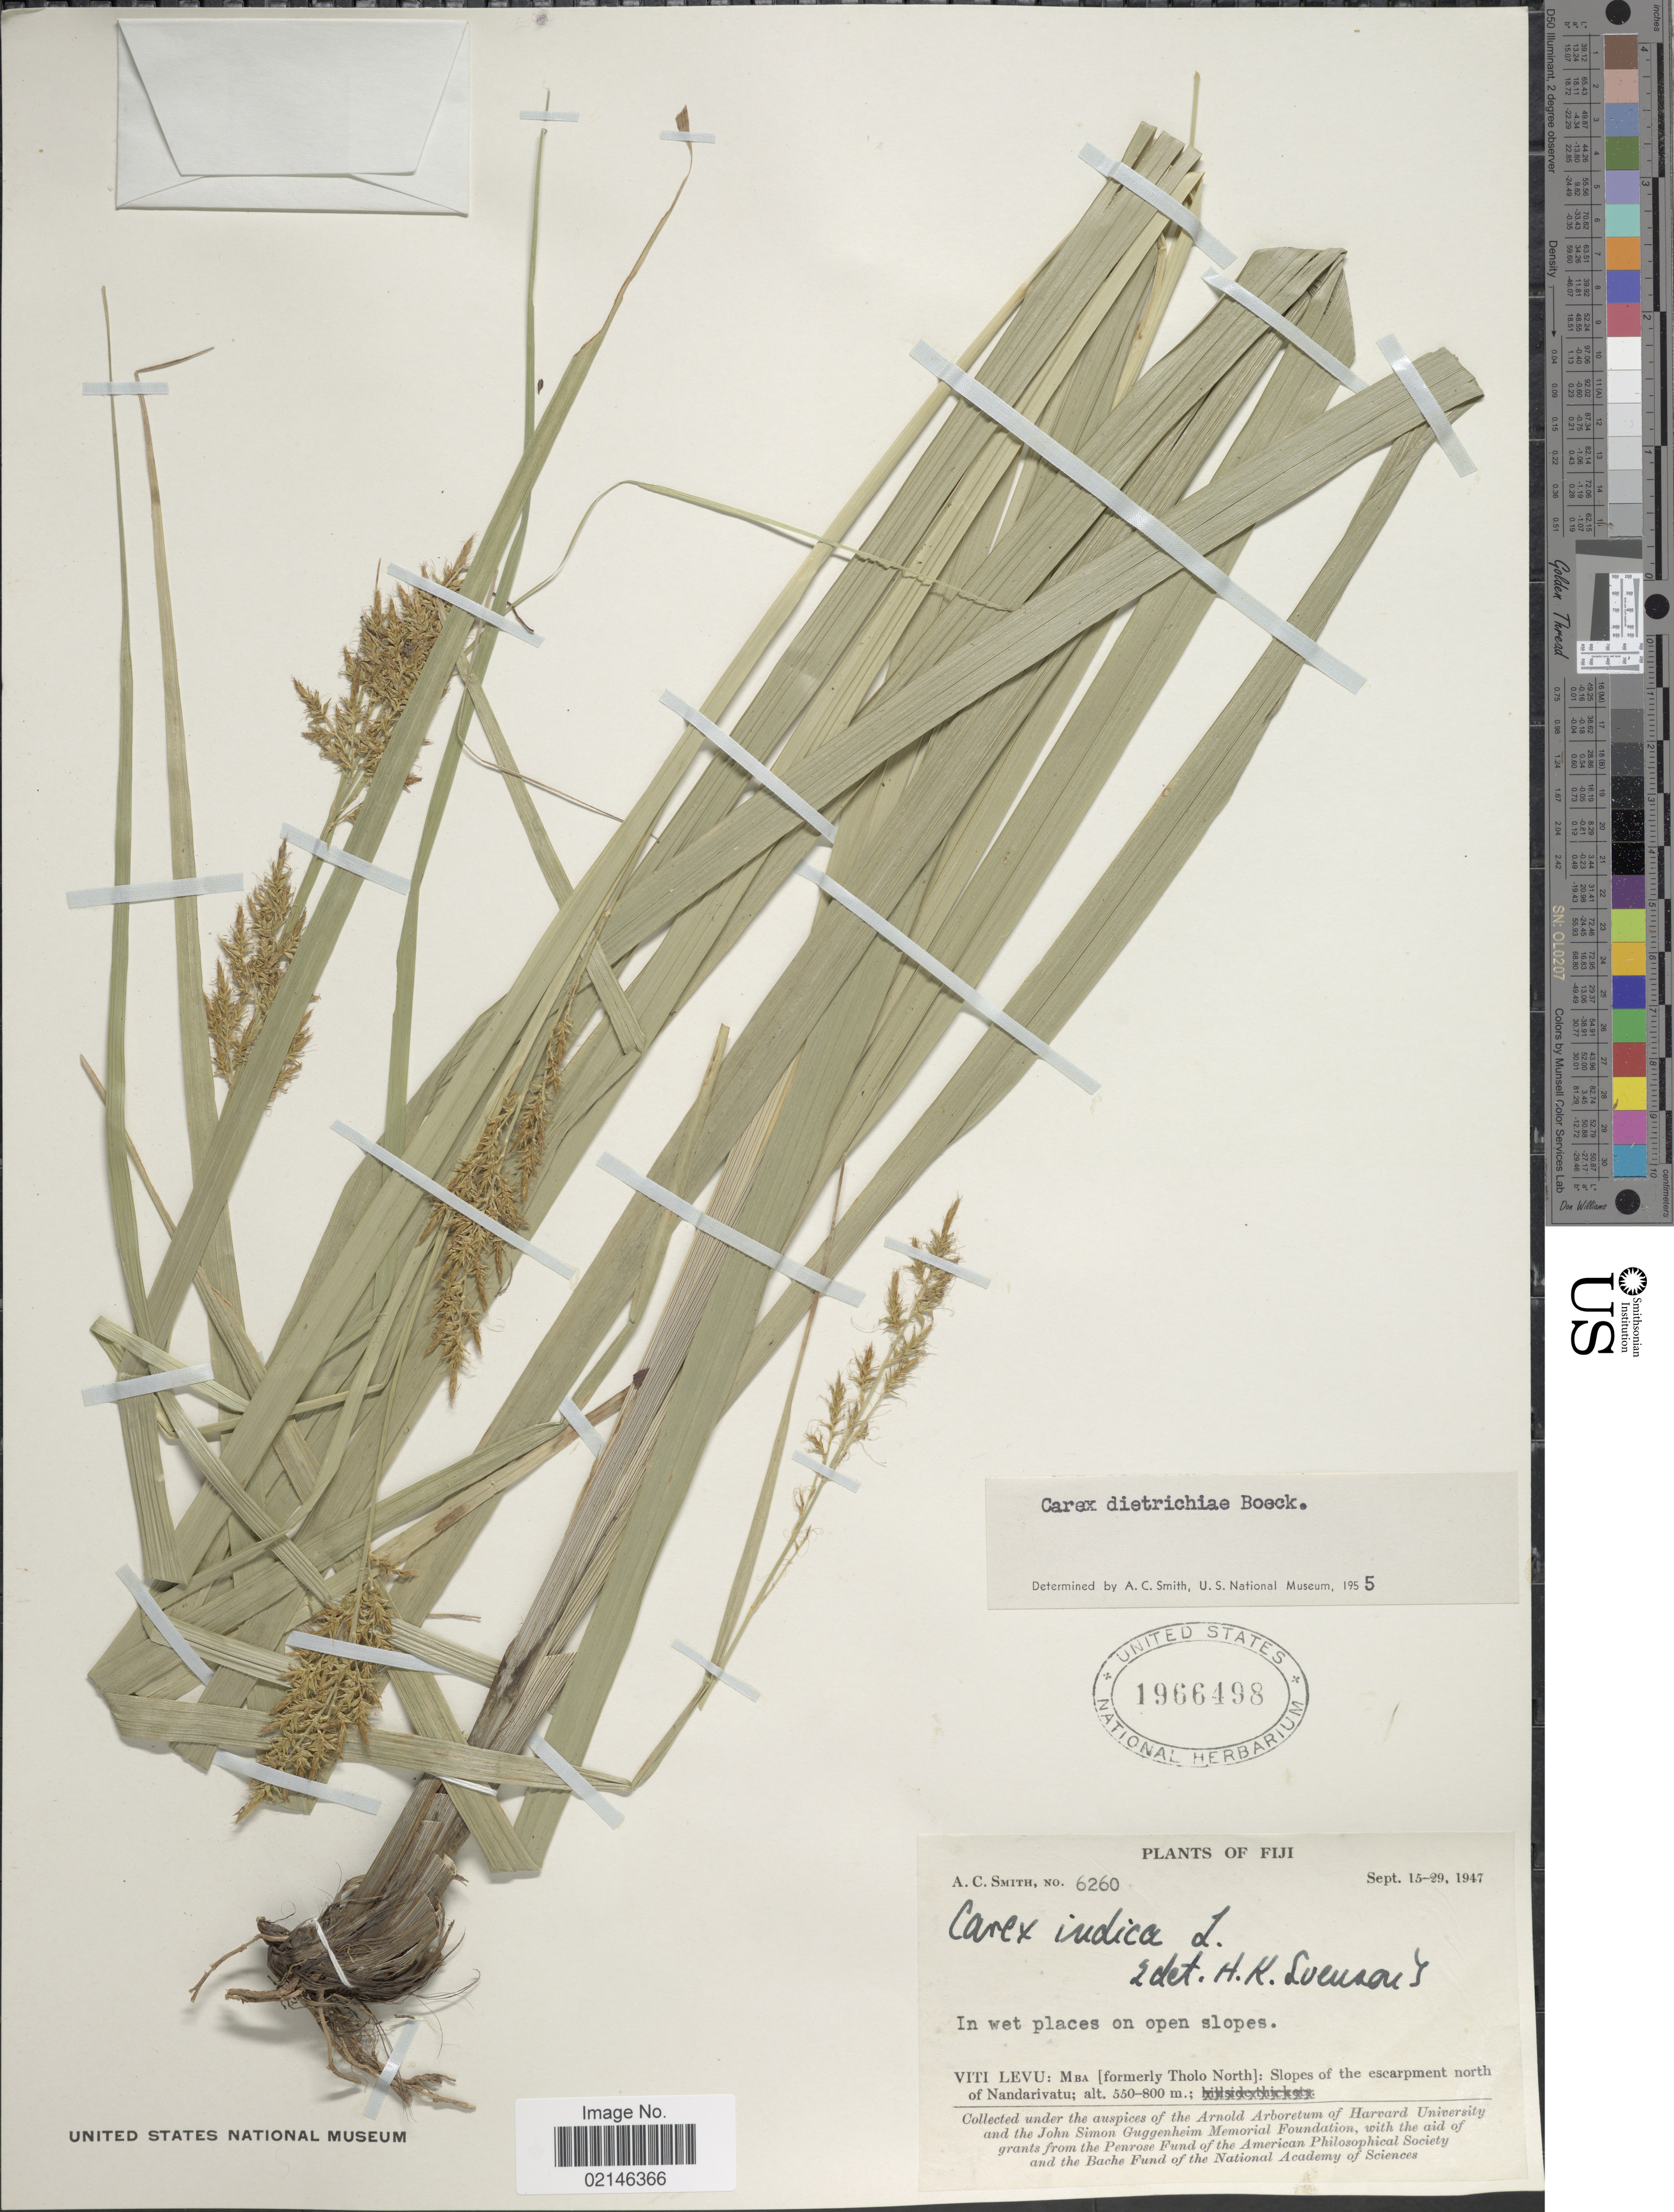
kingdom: Plantae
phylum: Tracheophyta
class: Liliopsida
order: Poales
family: Cyperaceae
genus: Carex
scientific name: Carex indica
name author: L.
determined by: Kern, J. H.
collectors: A. C. Smith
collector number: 6260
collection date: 1947-09-15/1947-09-29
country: Fiji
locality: Viti Levu: Mba [formerly Tholo North]: Slopes of the escarpment north of Nandarivatu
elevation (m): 550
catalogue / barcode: US 1966498